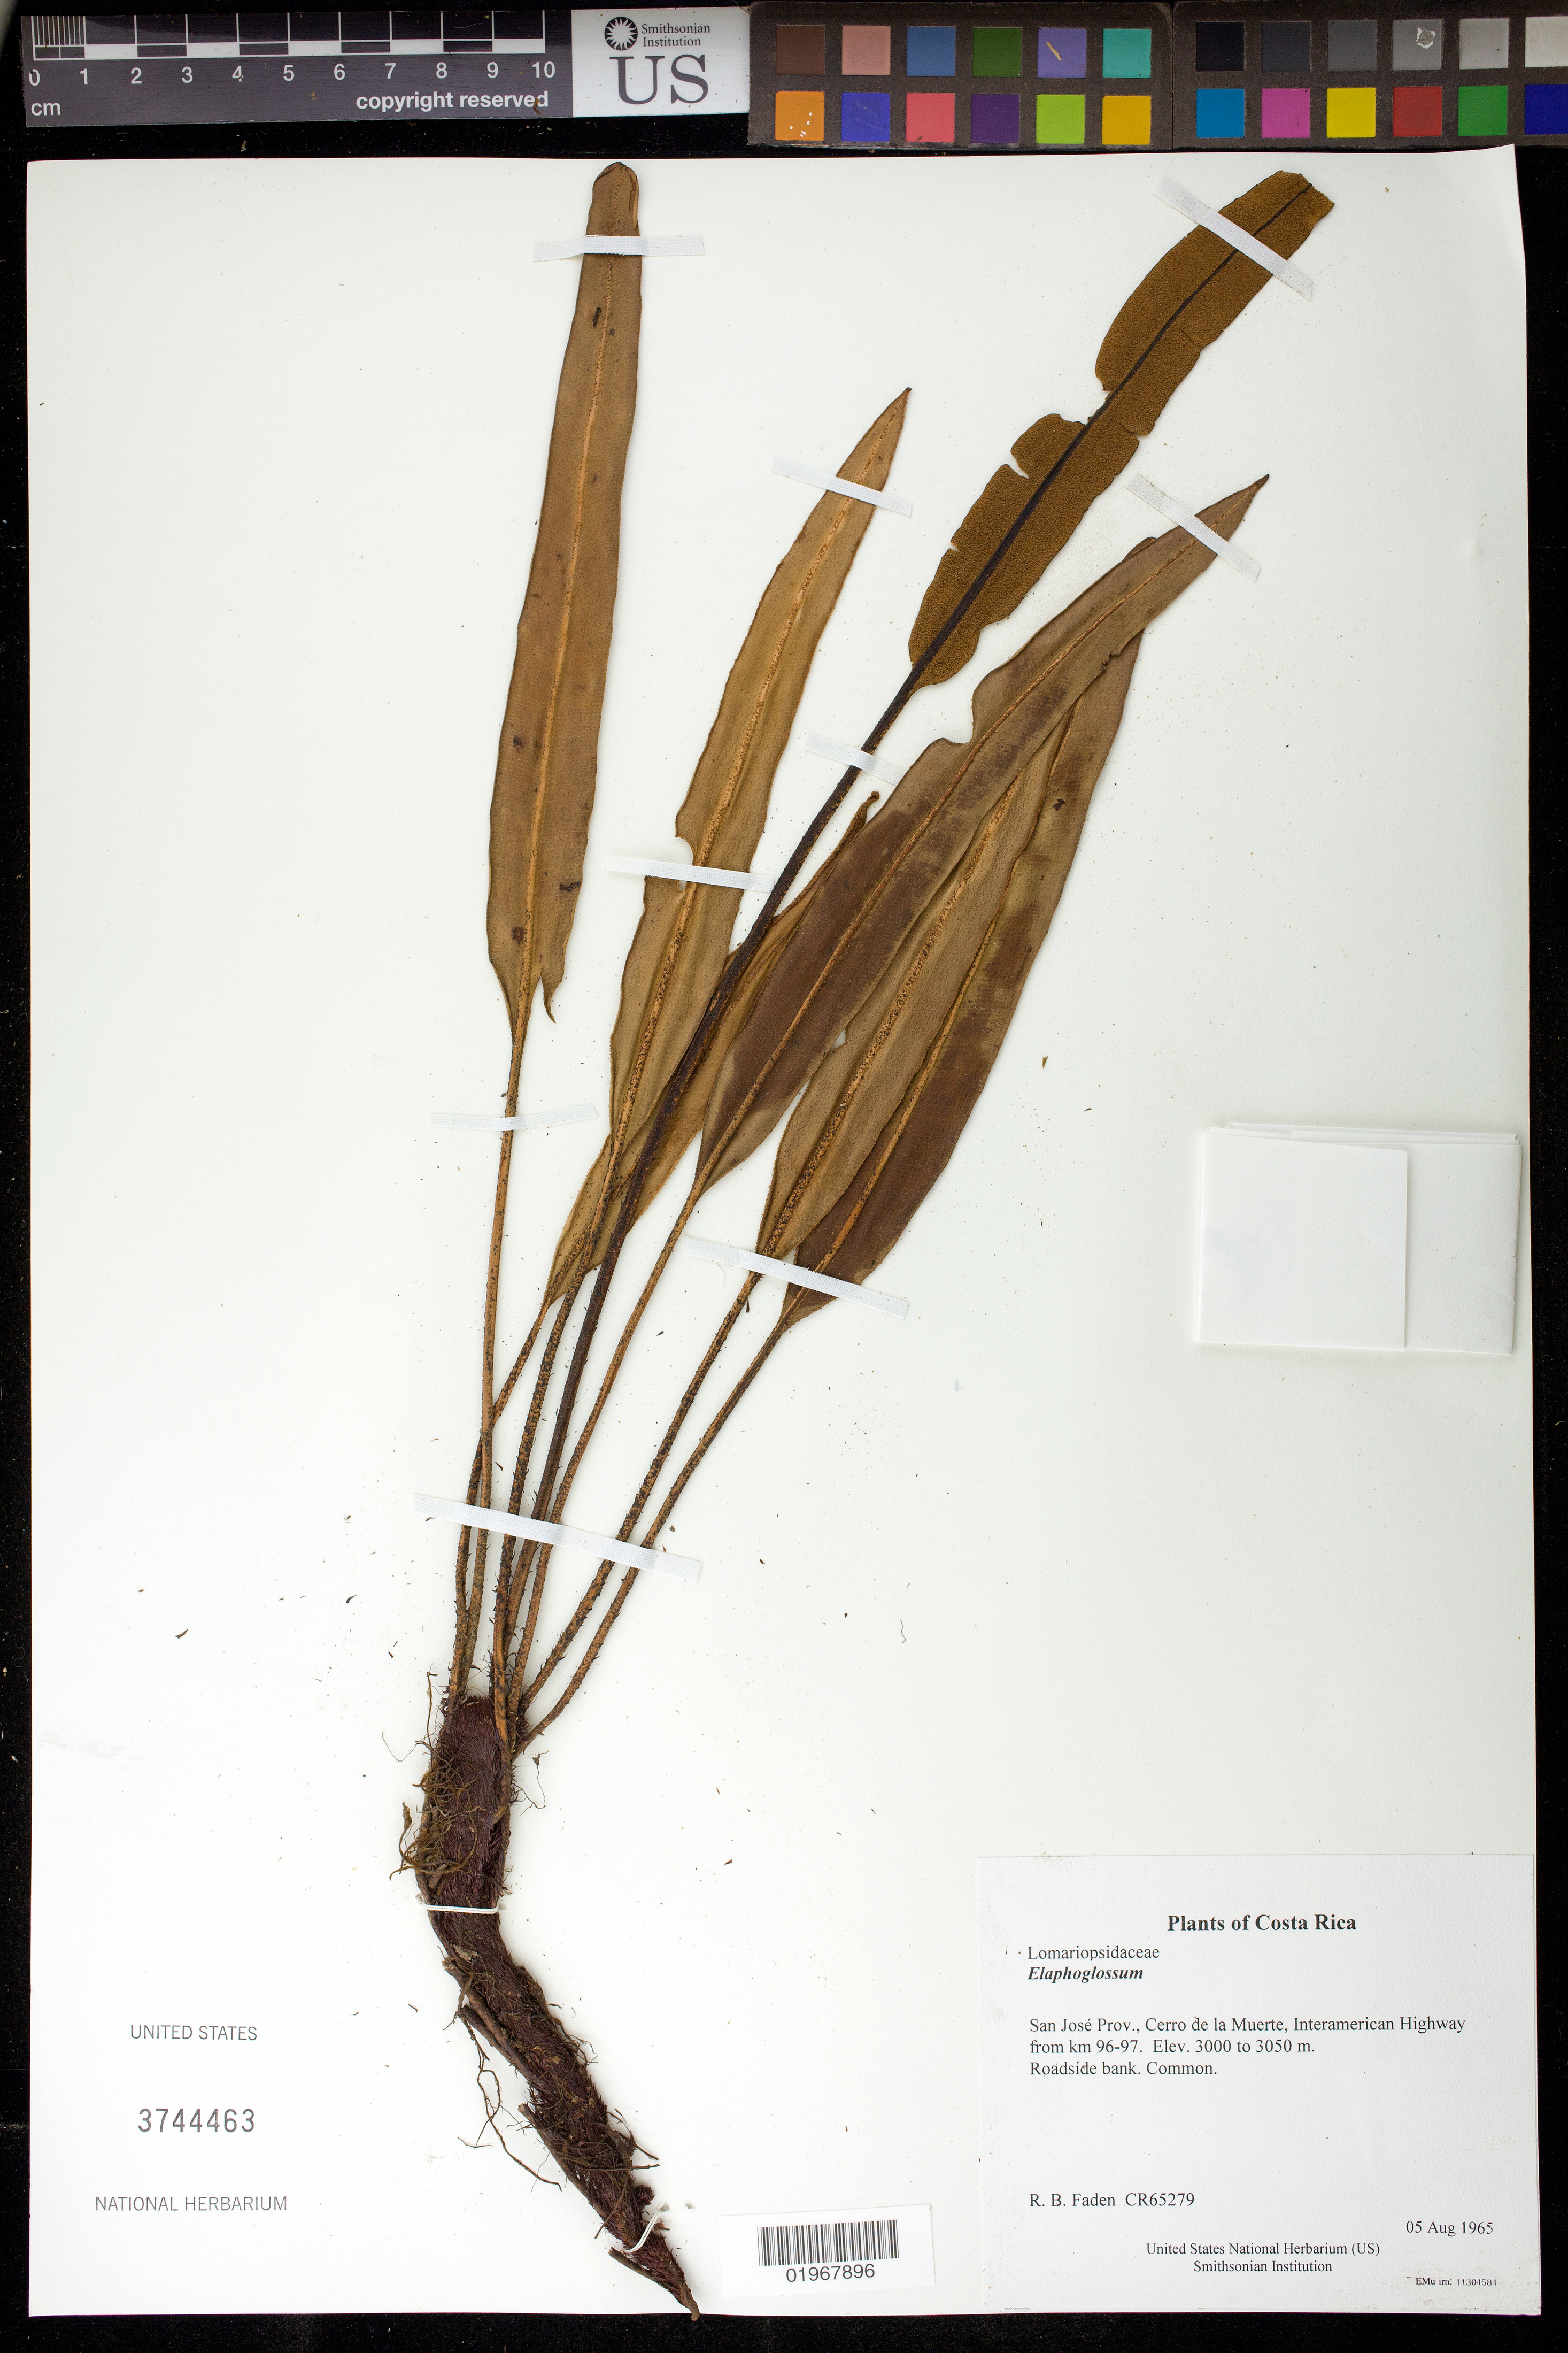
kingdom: Plantae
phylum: Tracheophyta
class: Polypodiopsida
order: Polypodiales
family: Dryopteridaceae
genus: Elaphoglossum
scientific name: Elaphoglossum furfuraceum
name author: (Mett. ex Kuhn) Christ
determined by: Vasco, A.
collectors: R. B. Faden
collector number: CR65279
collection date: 1965-08-05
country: Costa Rica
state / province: San José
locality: Cerro de la Muerte, Interamerican Highway from km 96-97.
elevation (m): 3000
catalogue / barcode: US 3744463